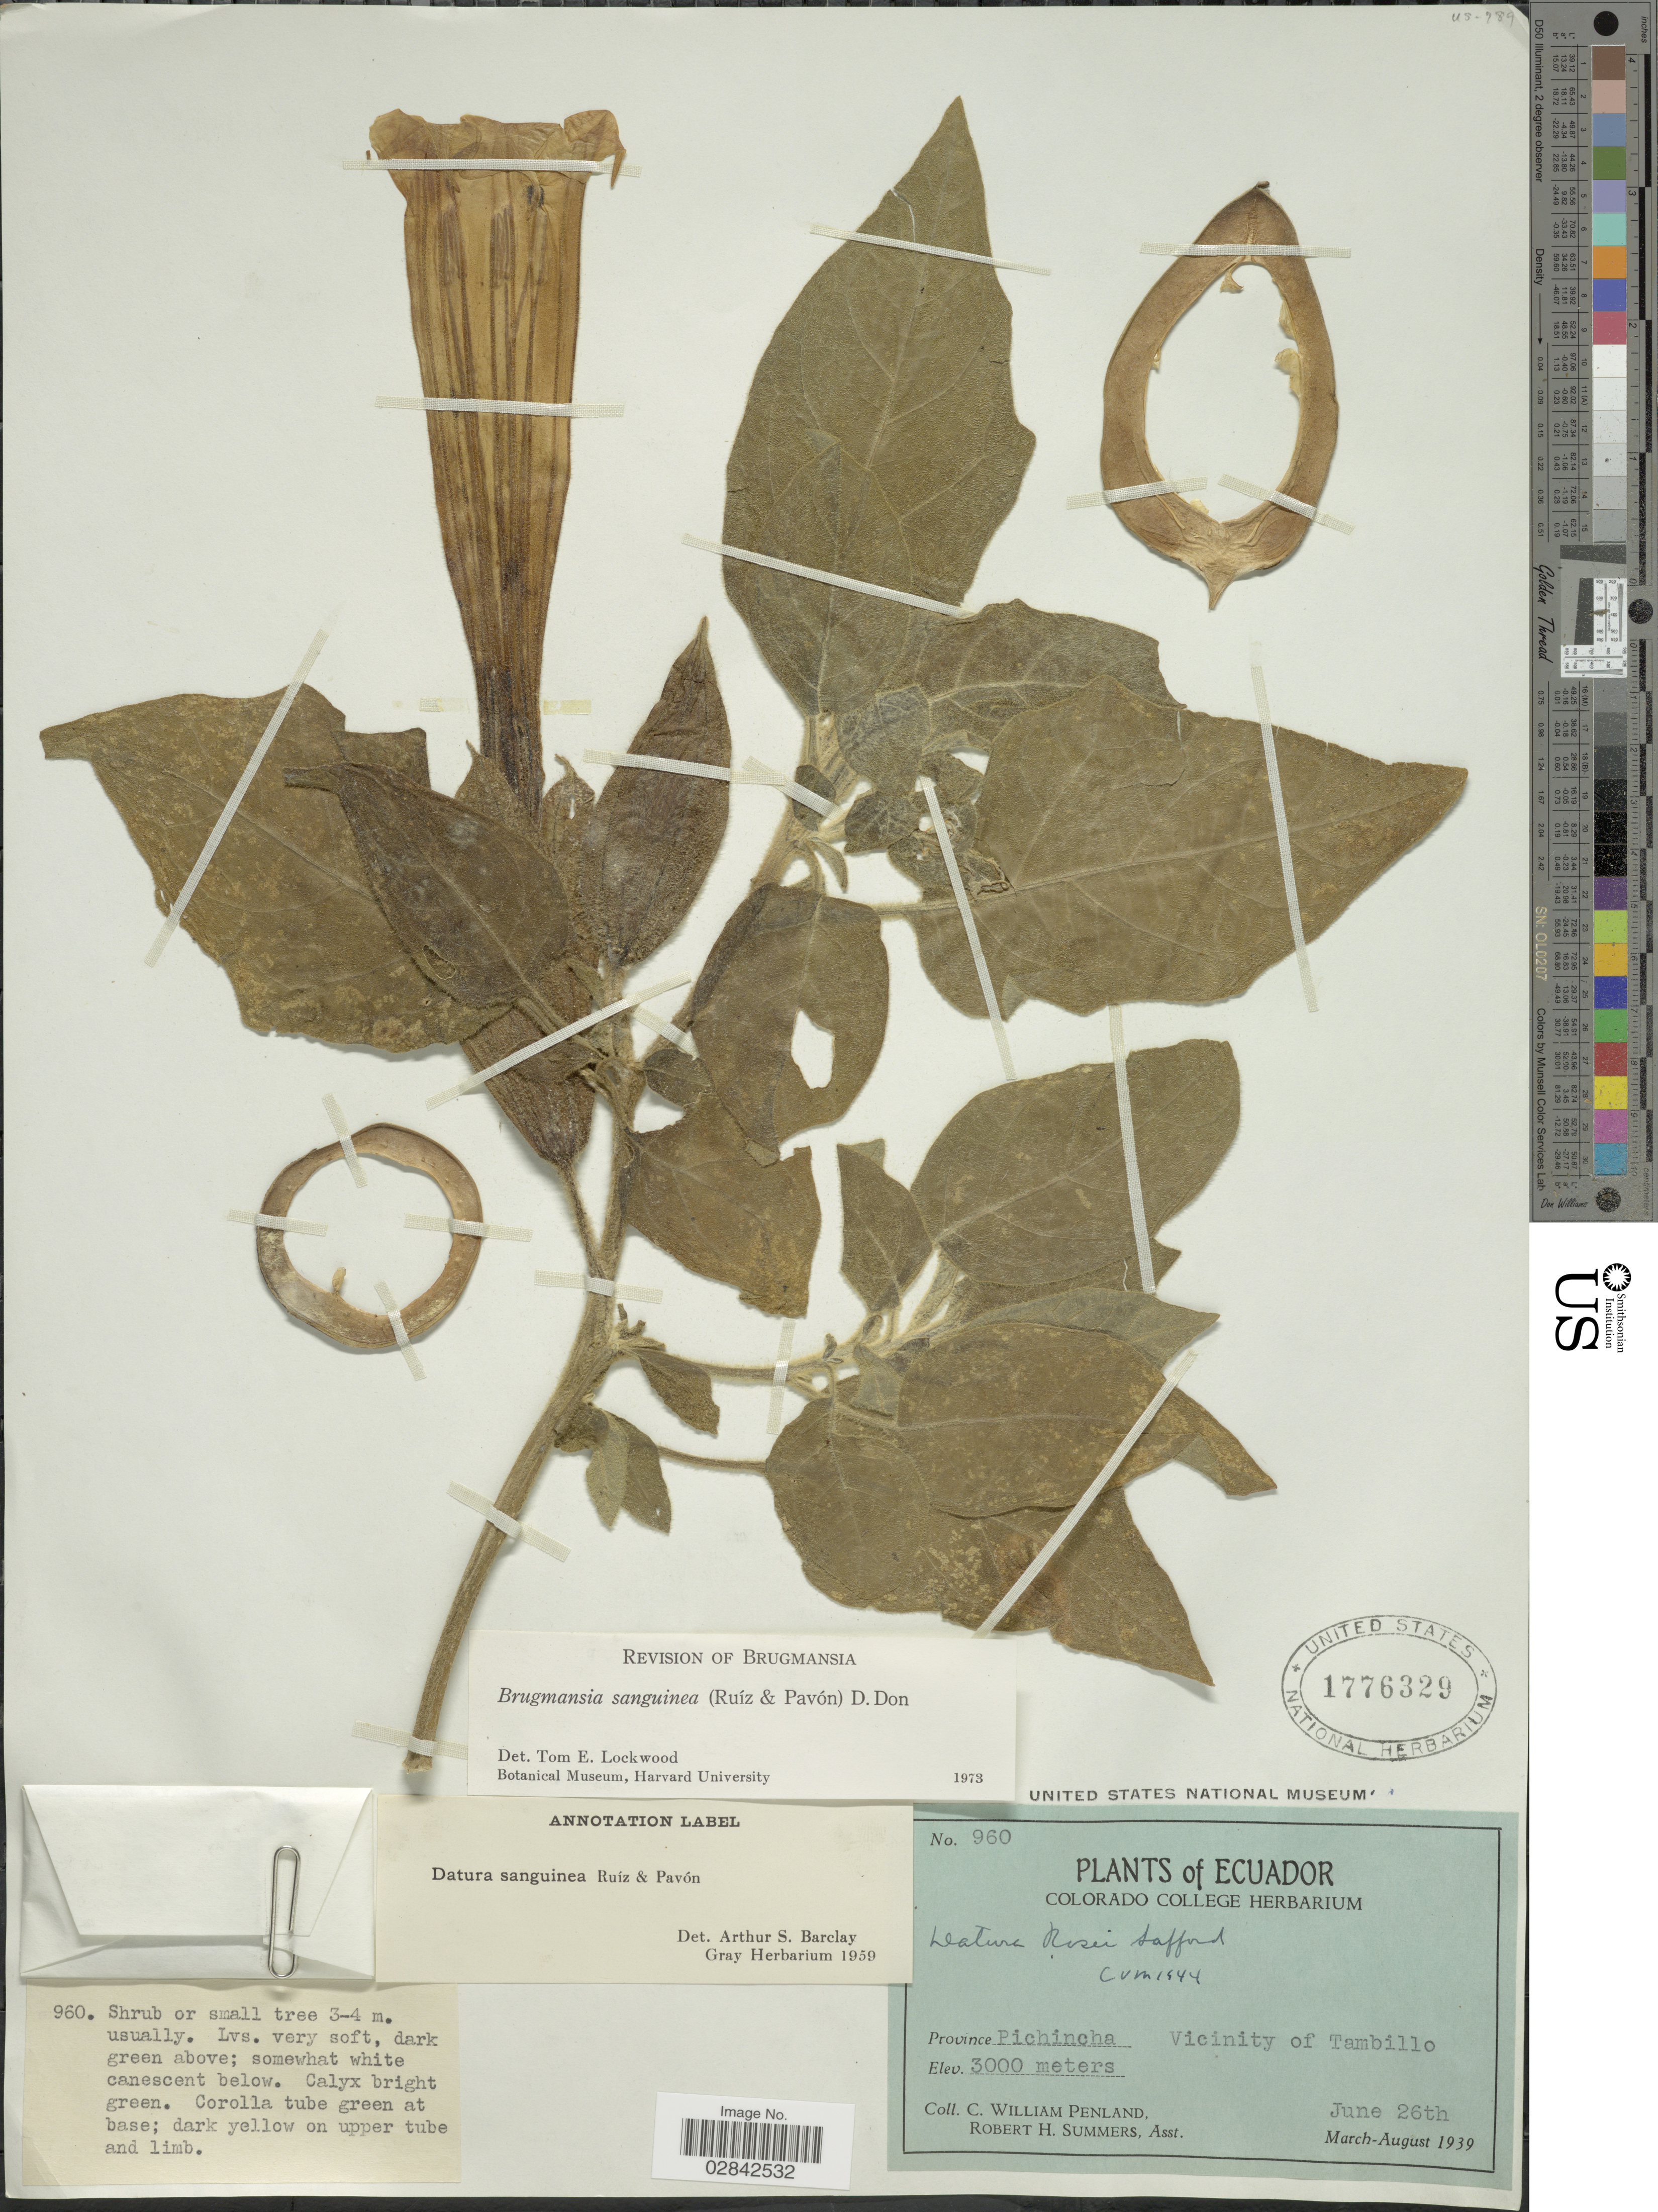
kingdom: Plantae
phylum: Tracheophyta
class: Magnoliopsida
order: Solanales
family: Solanaceae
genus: Brugmansia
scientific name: Brugmansia sanguinea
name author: (Ruiz & Pav.) D. Don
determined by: Lockwood, T. E.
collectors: C. W. Penland & R. Summers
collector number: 960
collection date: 1939-06-26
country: Ecuador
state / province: Pichincha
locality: Vicinity of Tambillo.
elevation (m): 3000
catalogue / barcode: US 1776329